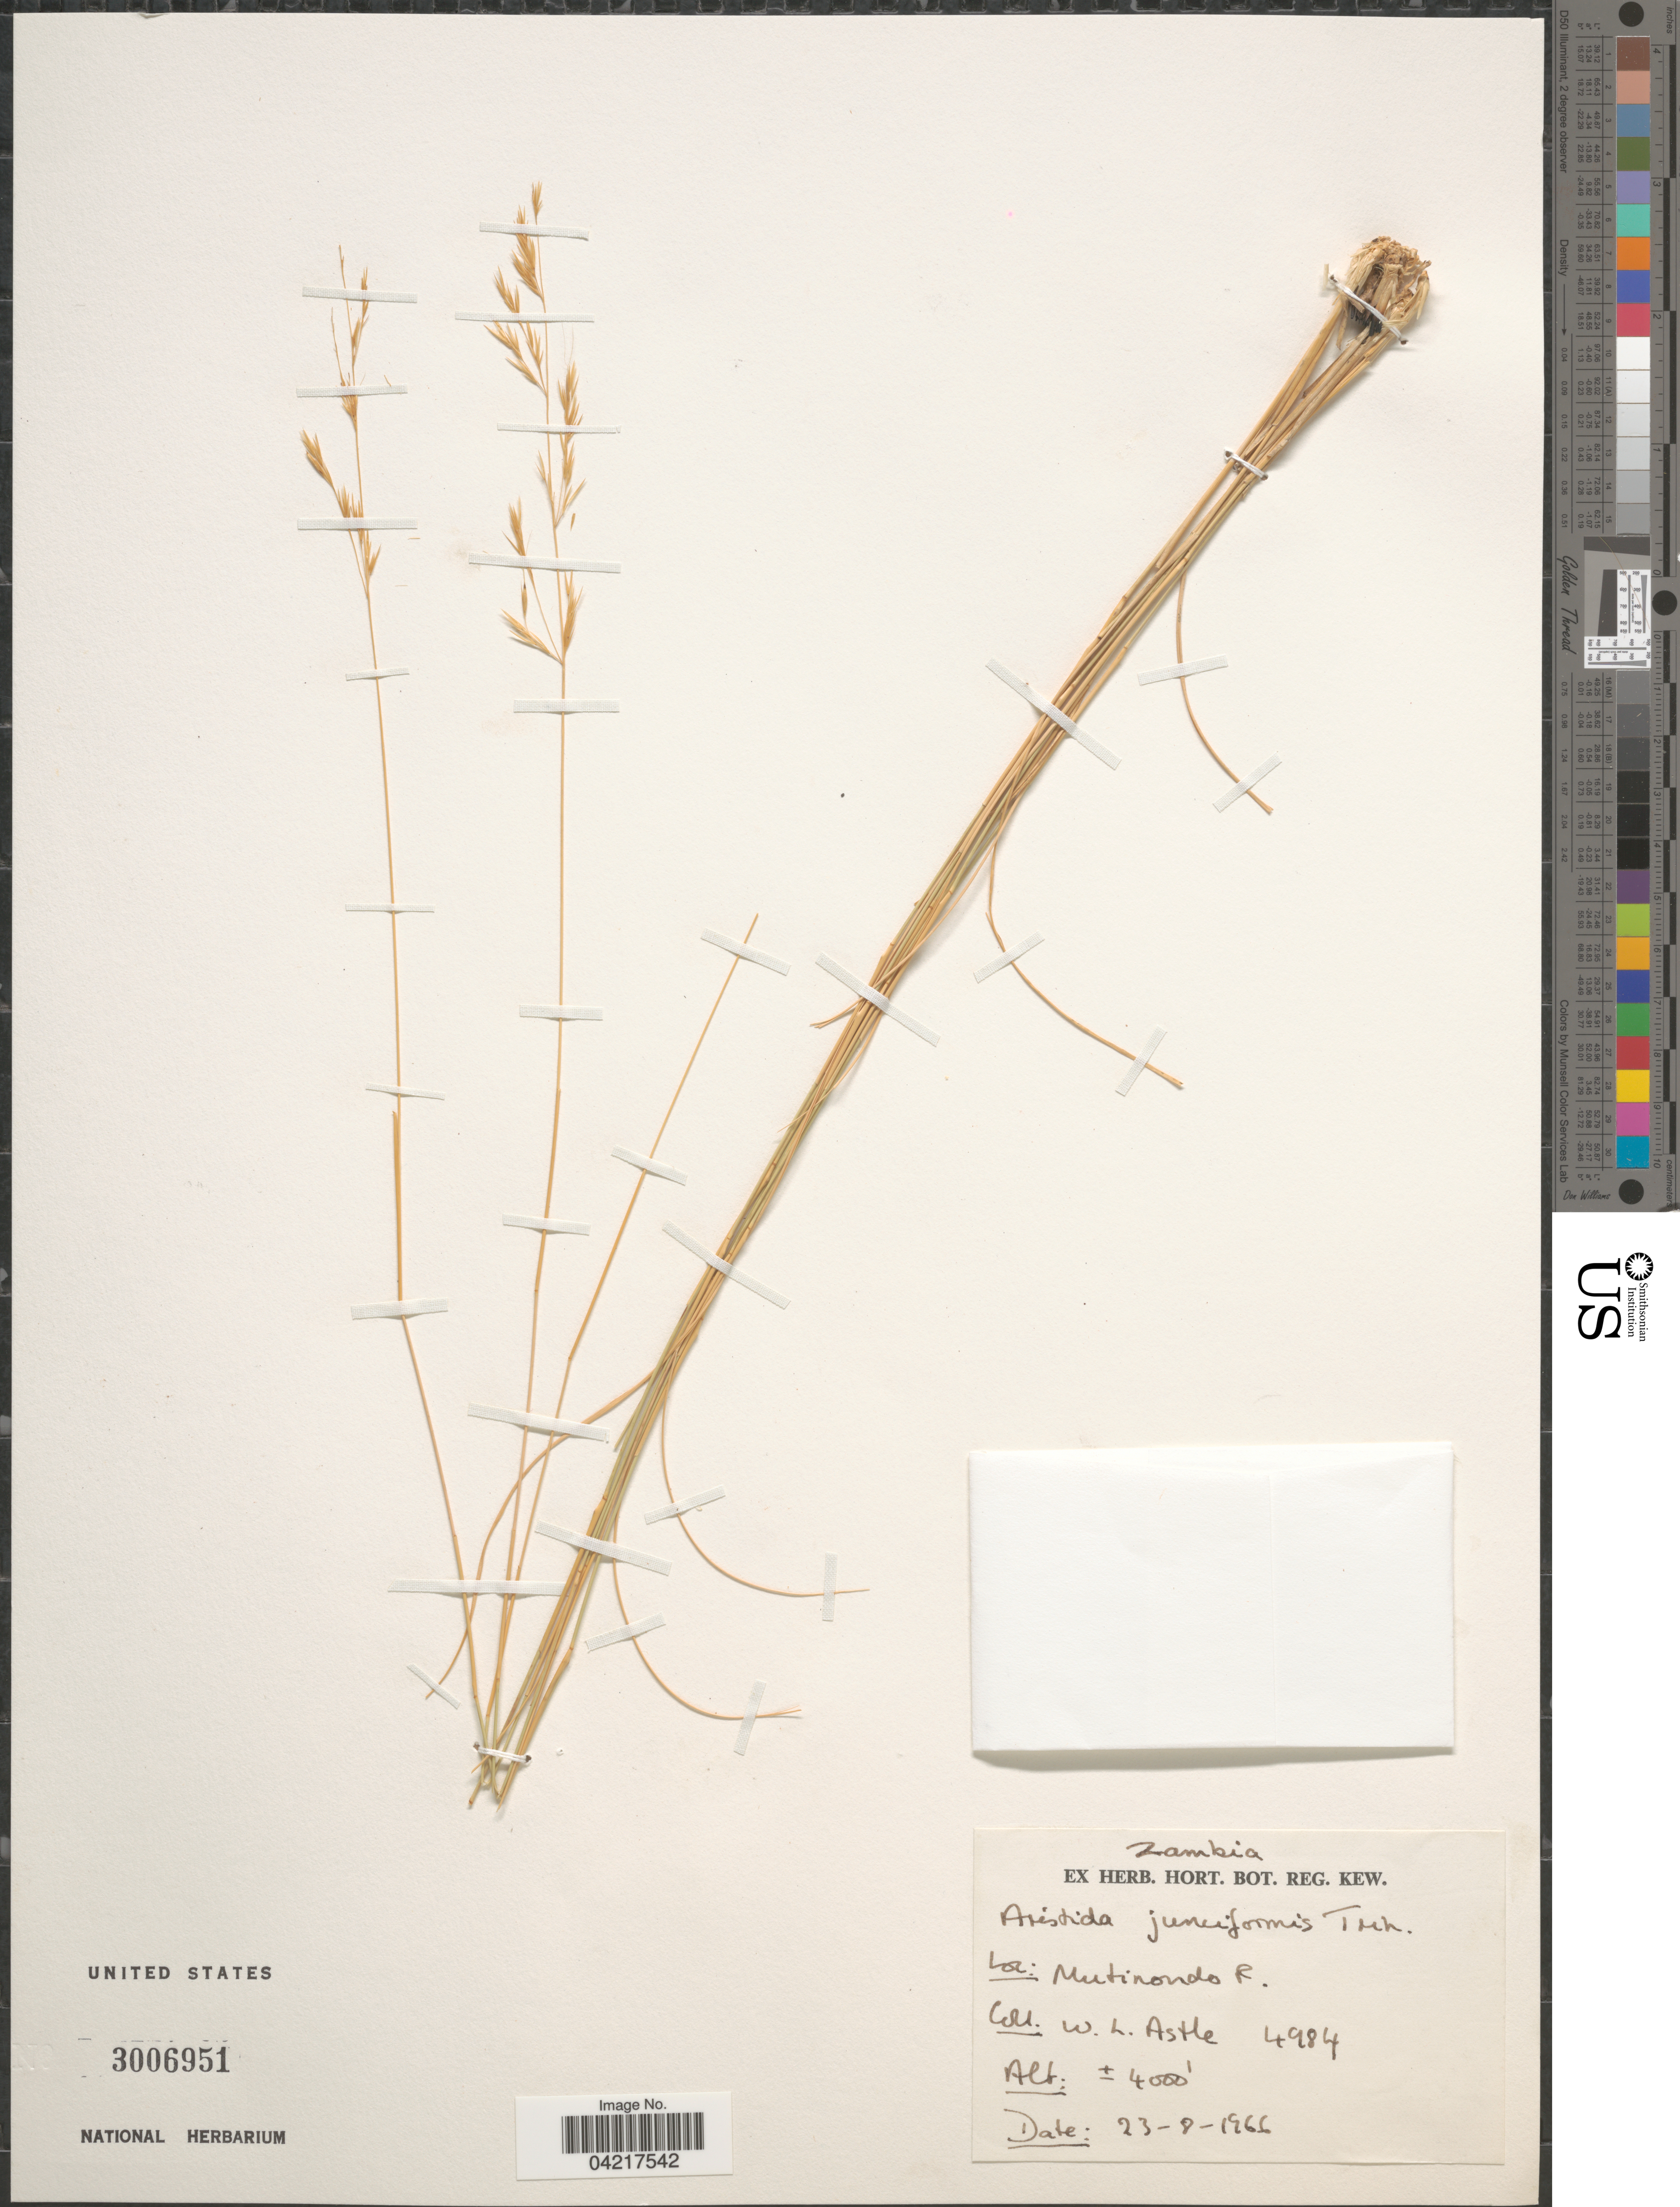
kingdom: Plantae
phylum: Tracheophyta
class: Liliopsida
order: Poales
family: Poaceae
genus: Aristida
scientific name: Aristida junciformis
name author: Trin. & Rupr.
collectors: W. Astle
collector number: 4984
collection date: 1966-08-23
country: Zambia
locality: Mutinondo R.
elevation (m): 1219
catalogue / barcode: US 3006951